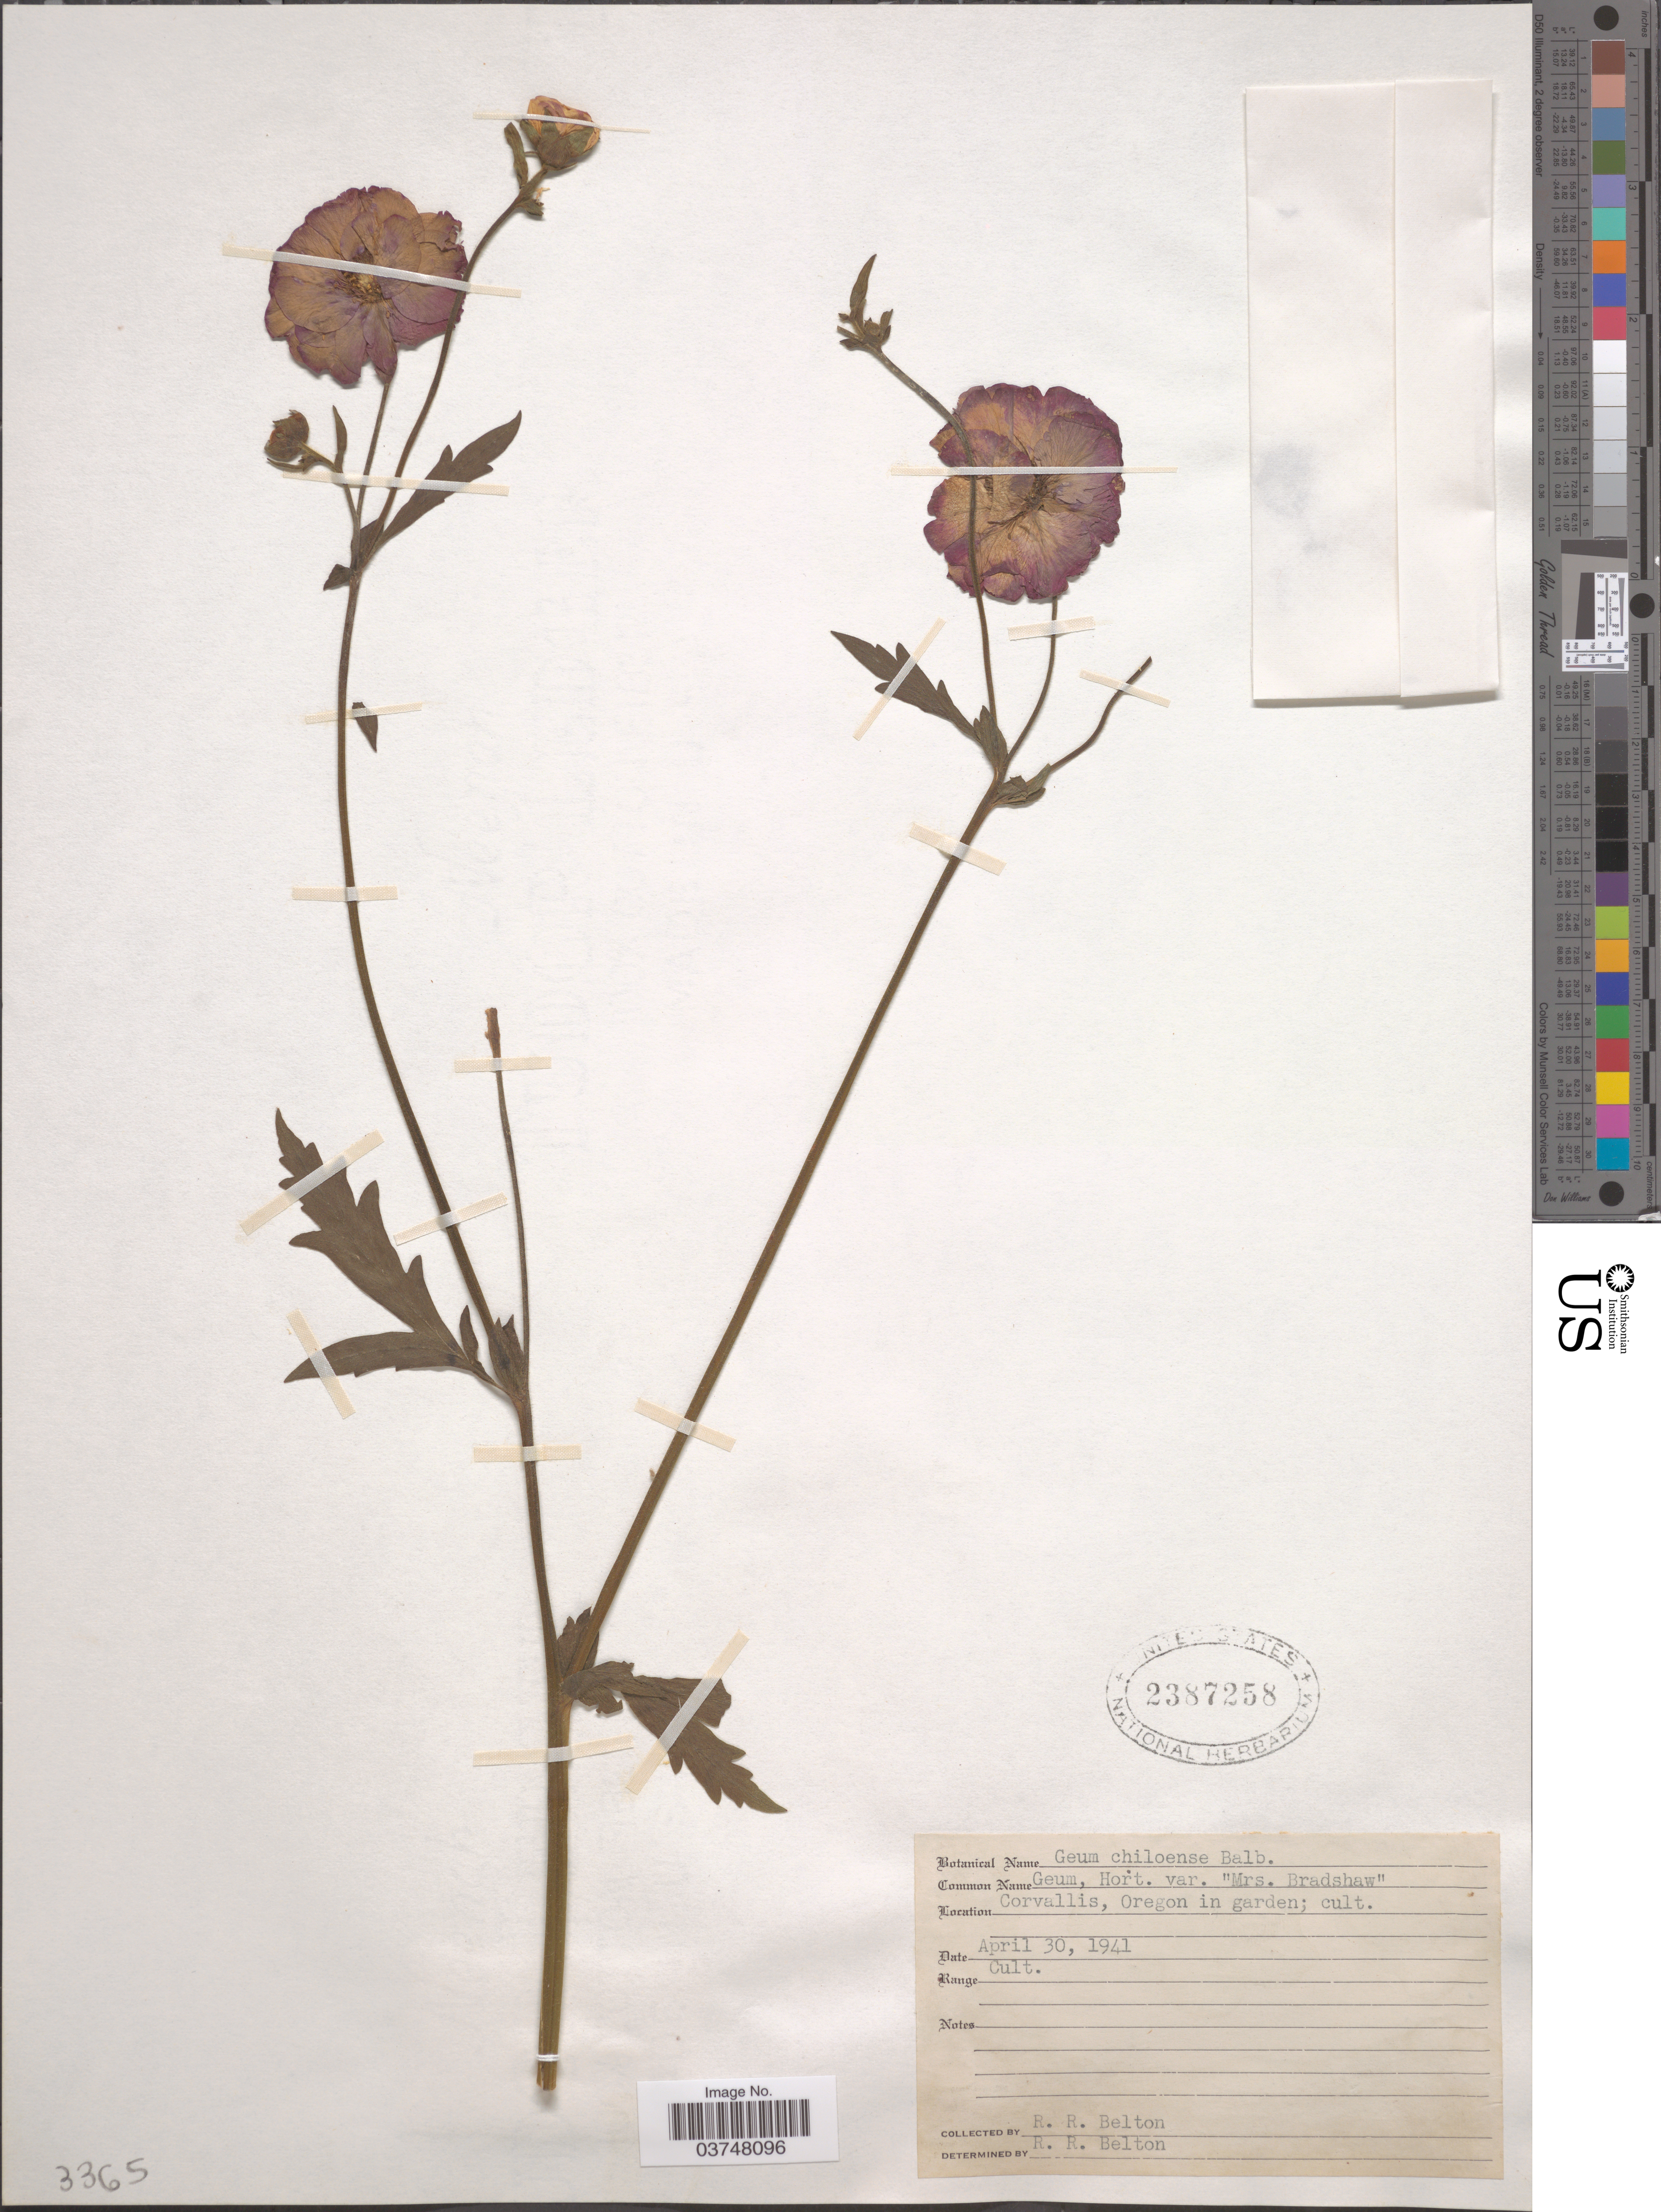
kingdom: Plantae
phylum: Tracheophyta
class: Magnoliopsida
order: Rosales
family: Rosaceae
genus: Geum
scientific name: Geum chiloense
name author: Balb. ex Ser.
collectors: R. Belton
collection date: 1941-04-30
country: United States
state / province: Oregon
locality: Corvallis, Oregon in garden.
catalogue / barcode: US 2387258